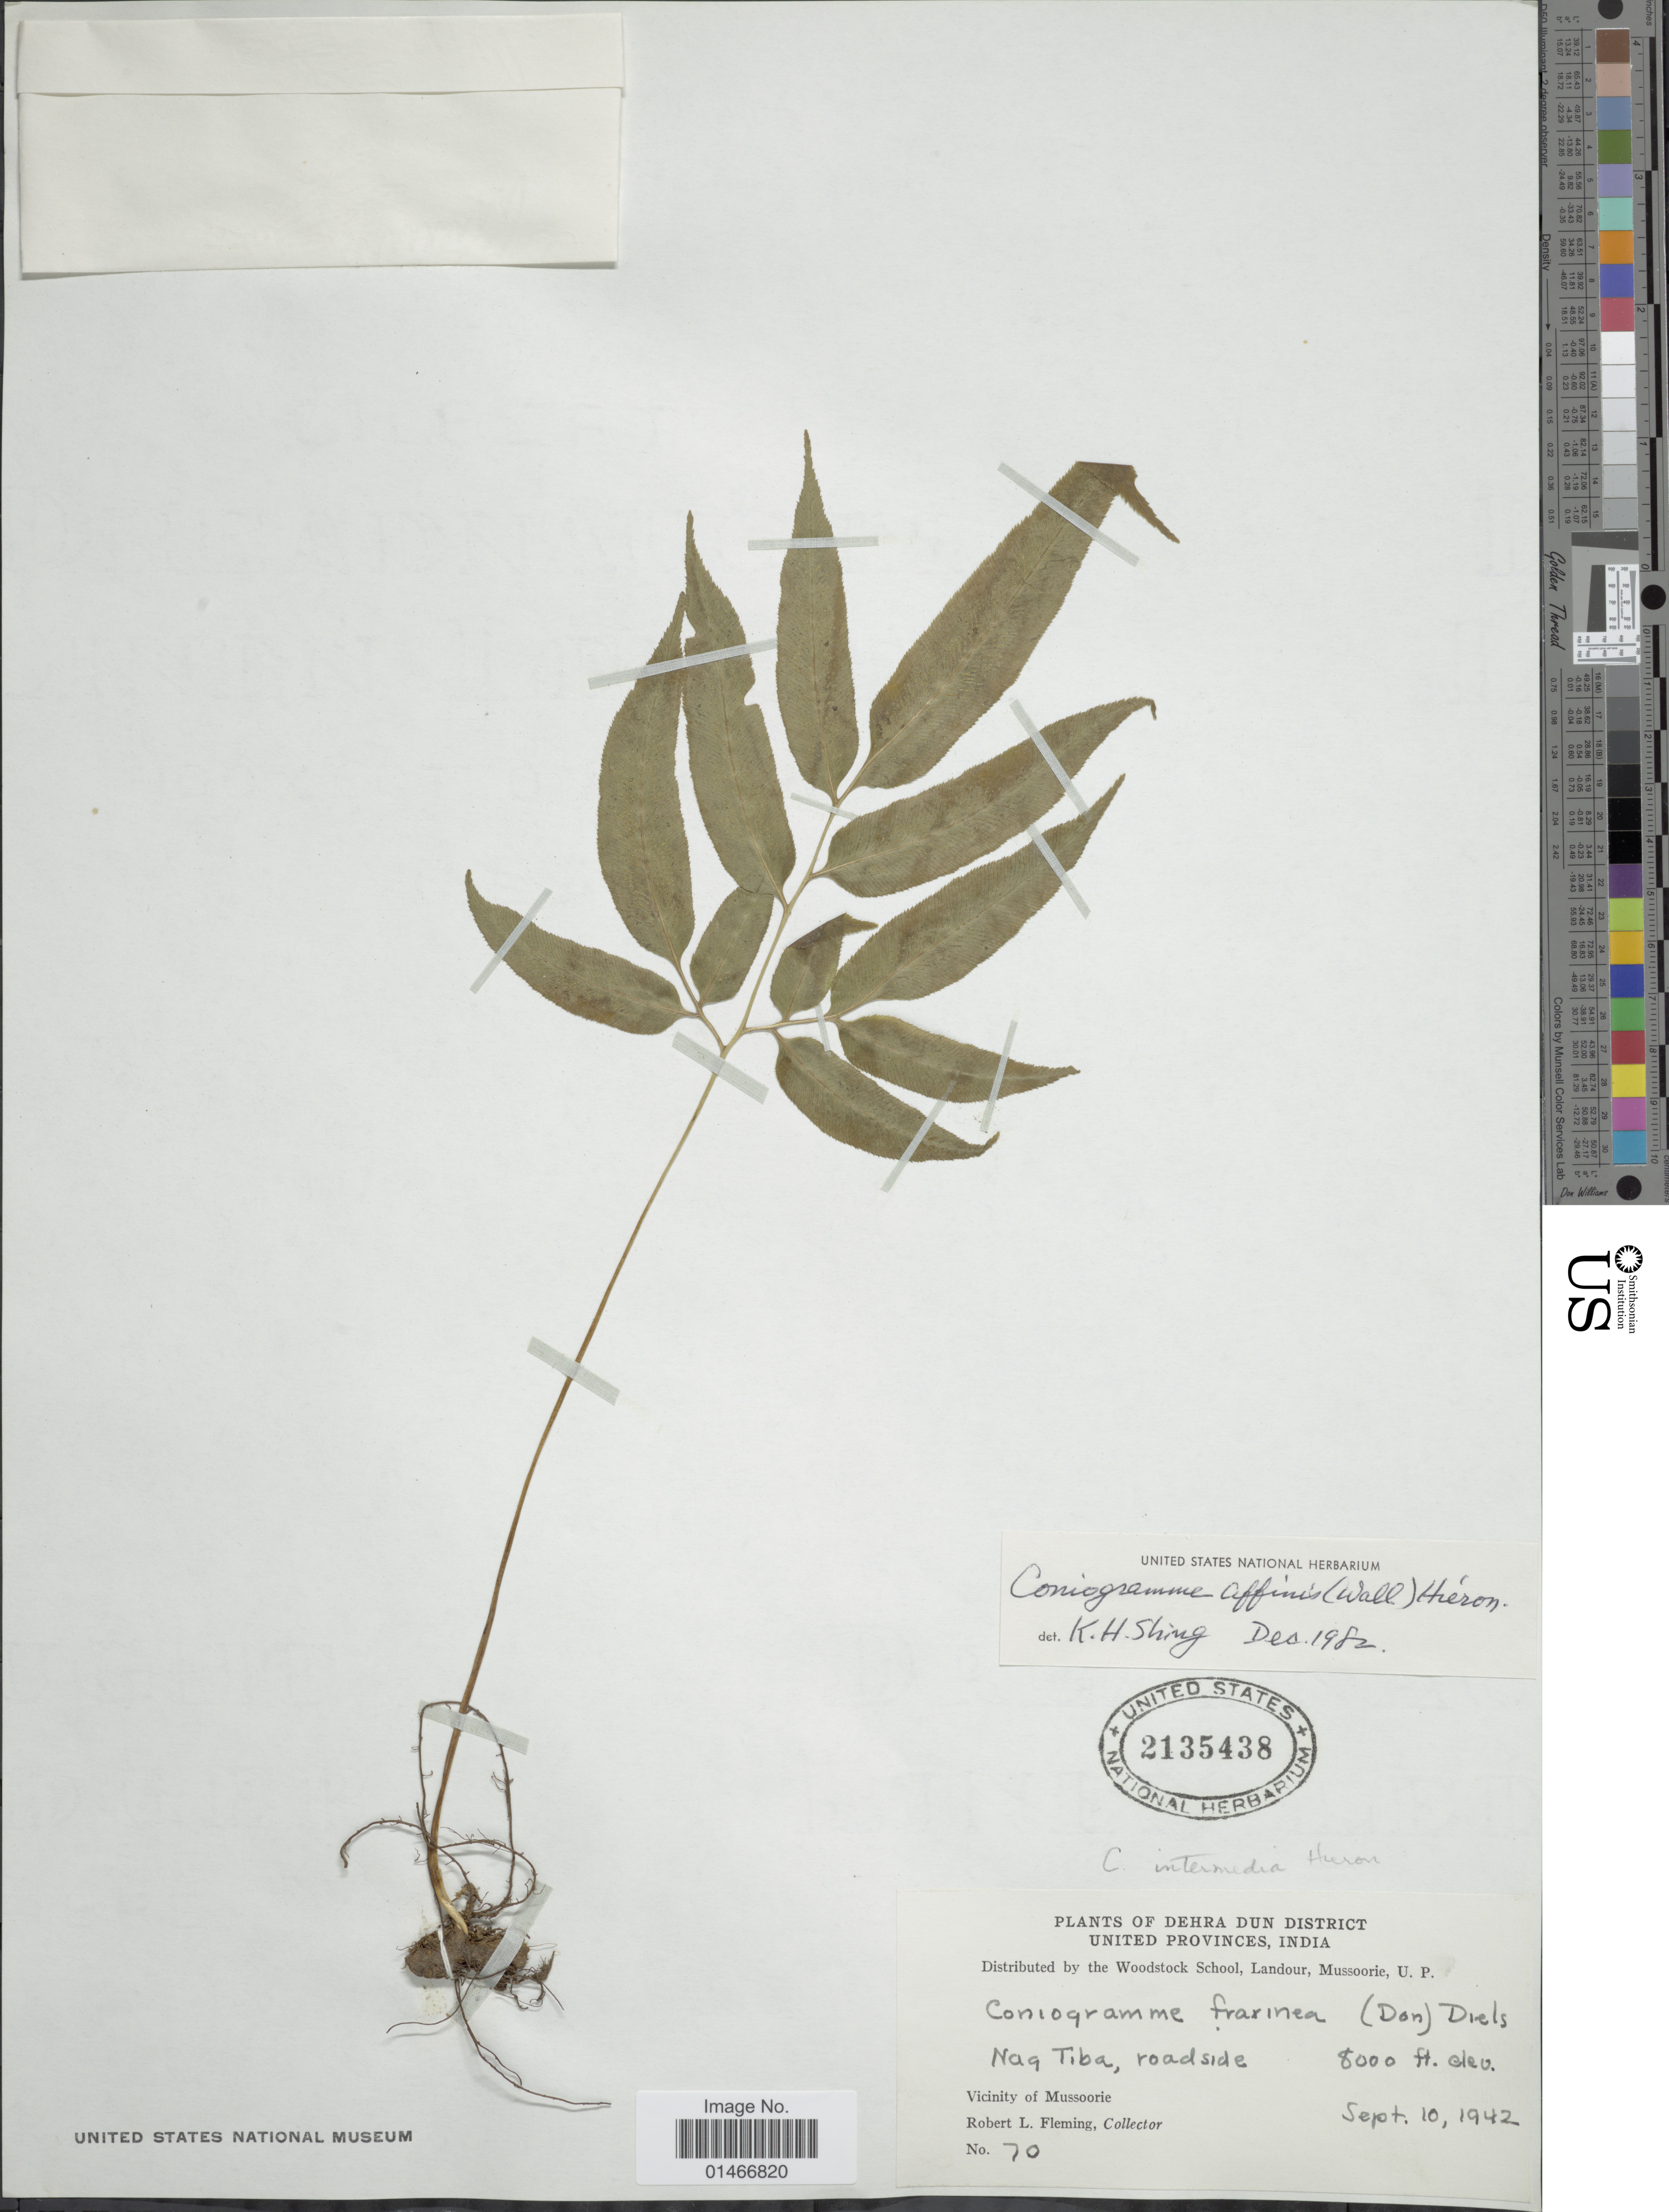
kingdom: Plantae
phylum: Tracheophyta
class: Polypodiopsida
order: Polypodiales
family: Pteridaceae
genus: Coniogramme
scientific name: Coniogramme affinis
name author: Hieron.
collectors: R. Fleming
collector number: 70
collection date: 1942-09-10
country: India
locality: Dehra Dun District. United Provinces. Naq Tiba, roadside. Vicinity of Mussoorie.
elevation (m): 2438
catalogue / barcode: US 2135438